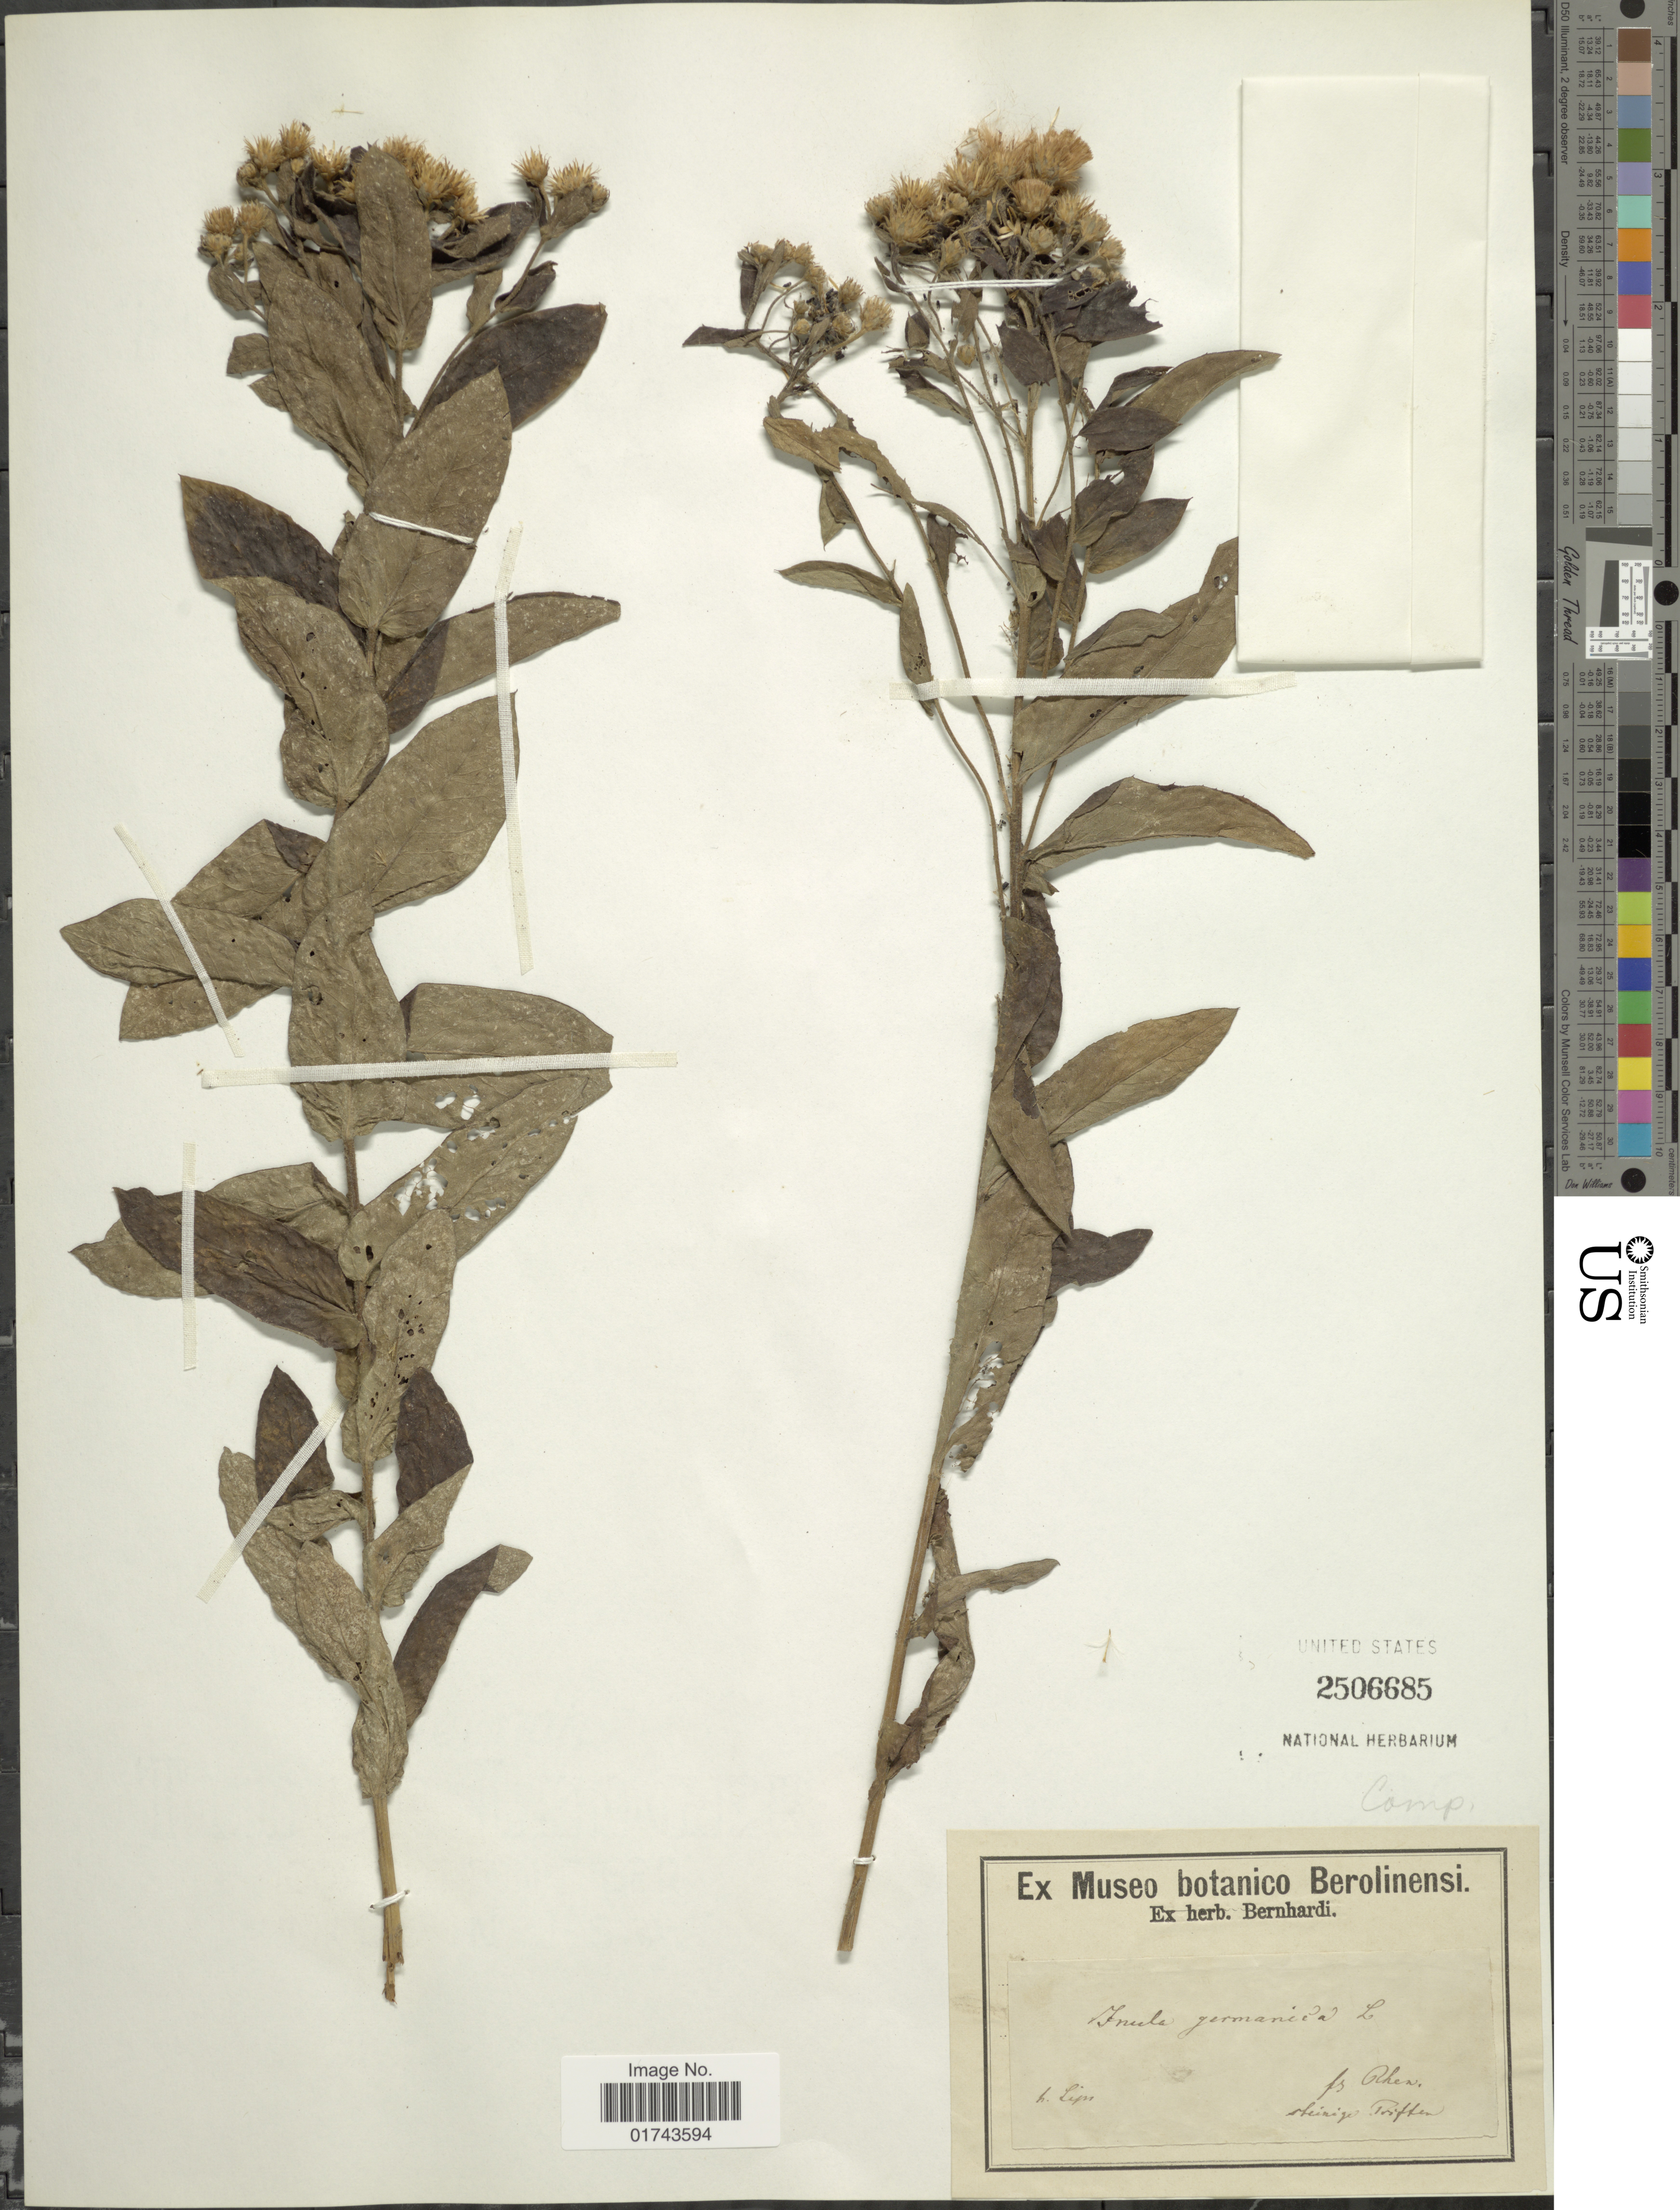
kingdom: Plantae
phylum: Tracheophyta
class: Magnoliopsida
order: Asterales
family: Asteraceae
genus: Inula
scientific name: Inula germanica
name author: L.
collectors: H. Lijn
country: Germany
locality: Fr. Ahen, Sheirigo Priffen [interpreted]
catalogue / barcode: US 2506685